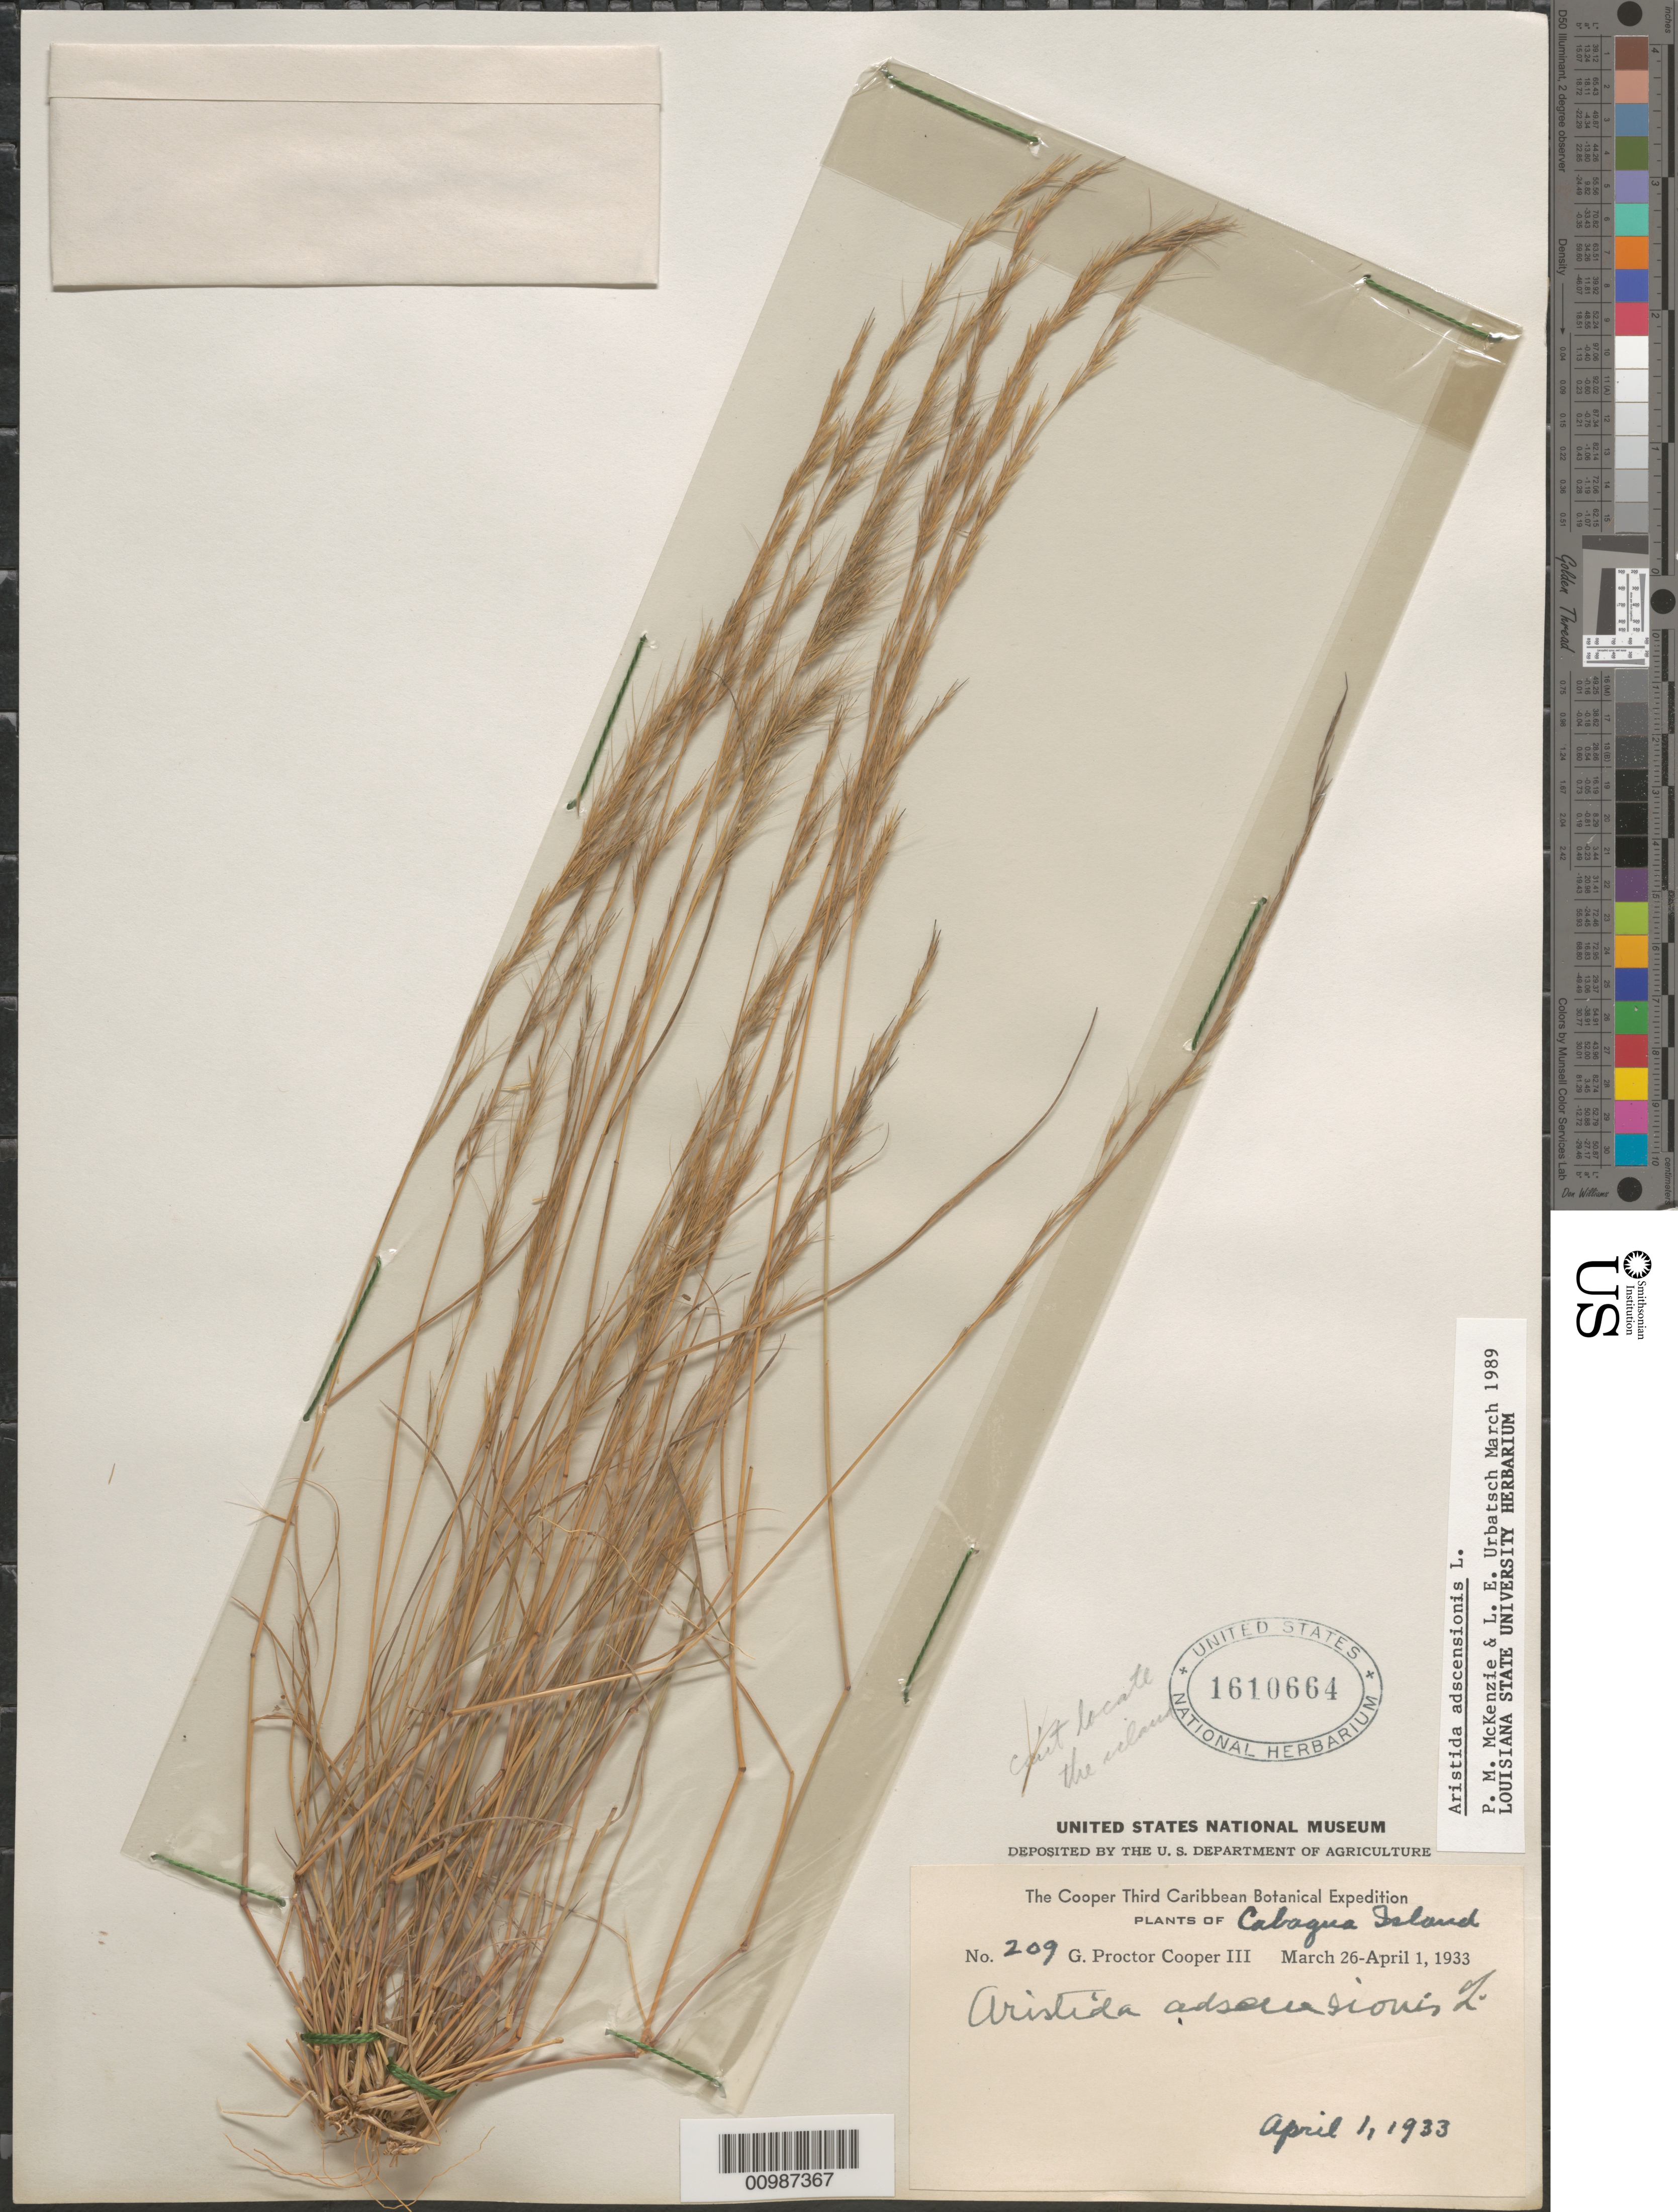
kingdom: Plantae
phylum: Tracheophyta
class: Liliopsida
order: Poales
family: Poaceae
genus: Aristida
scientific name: Aristida adscensionis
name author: L.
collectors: G. Cooper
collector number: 209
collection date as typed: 01 Apr 1933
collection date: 1933-04-01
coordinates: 0 N, 0 E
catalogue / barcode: US 1610664